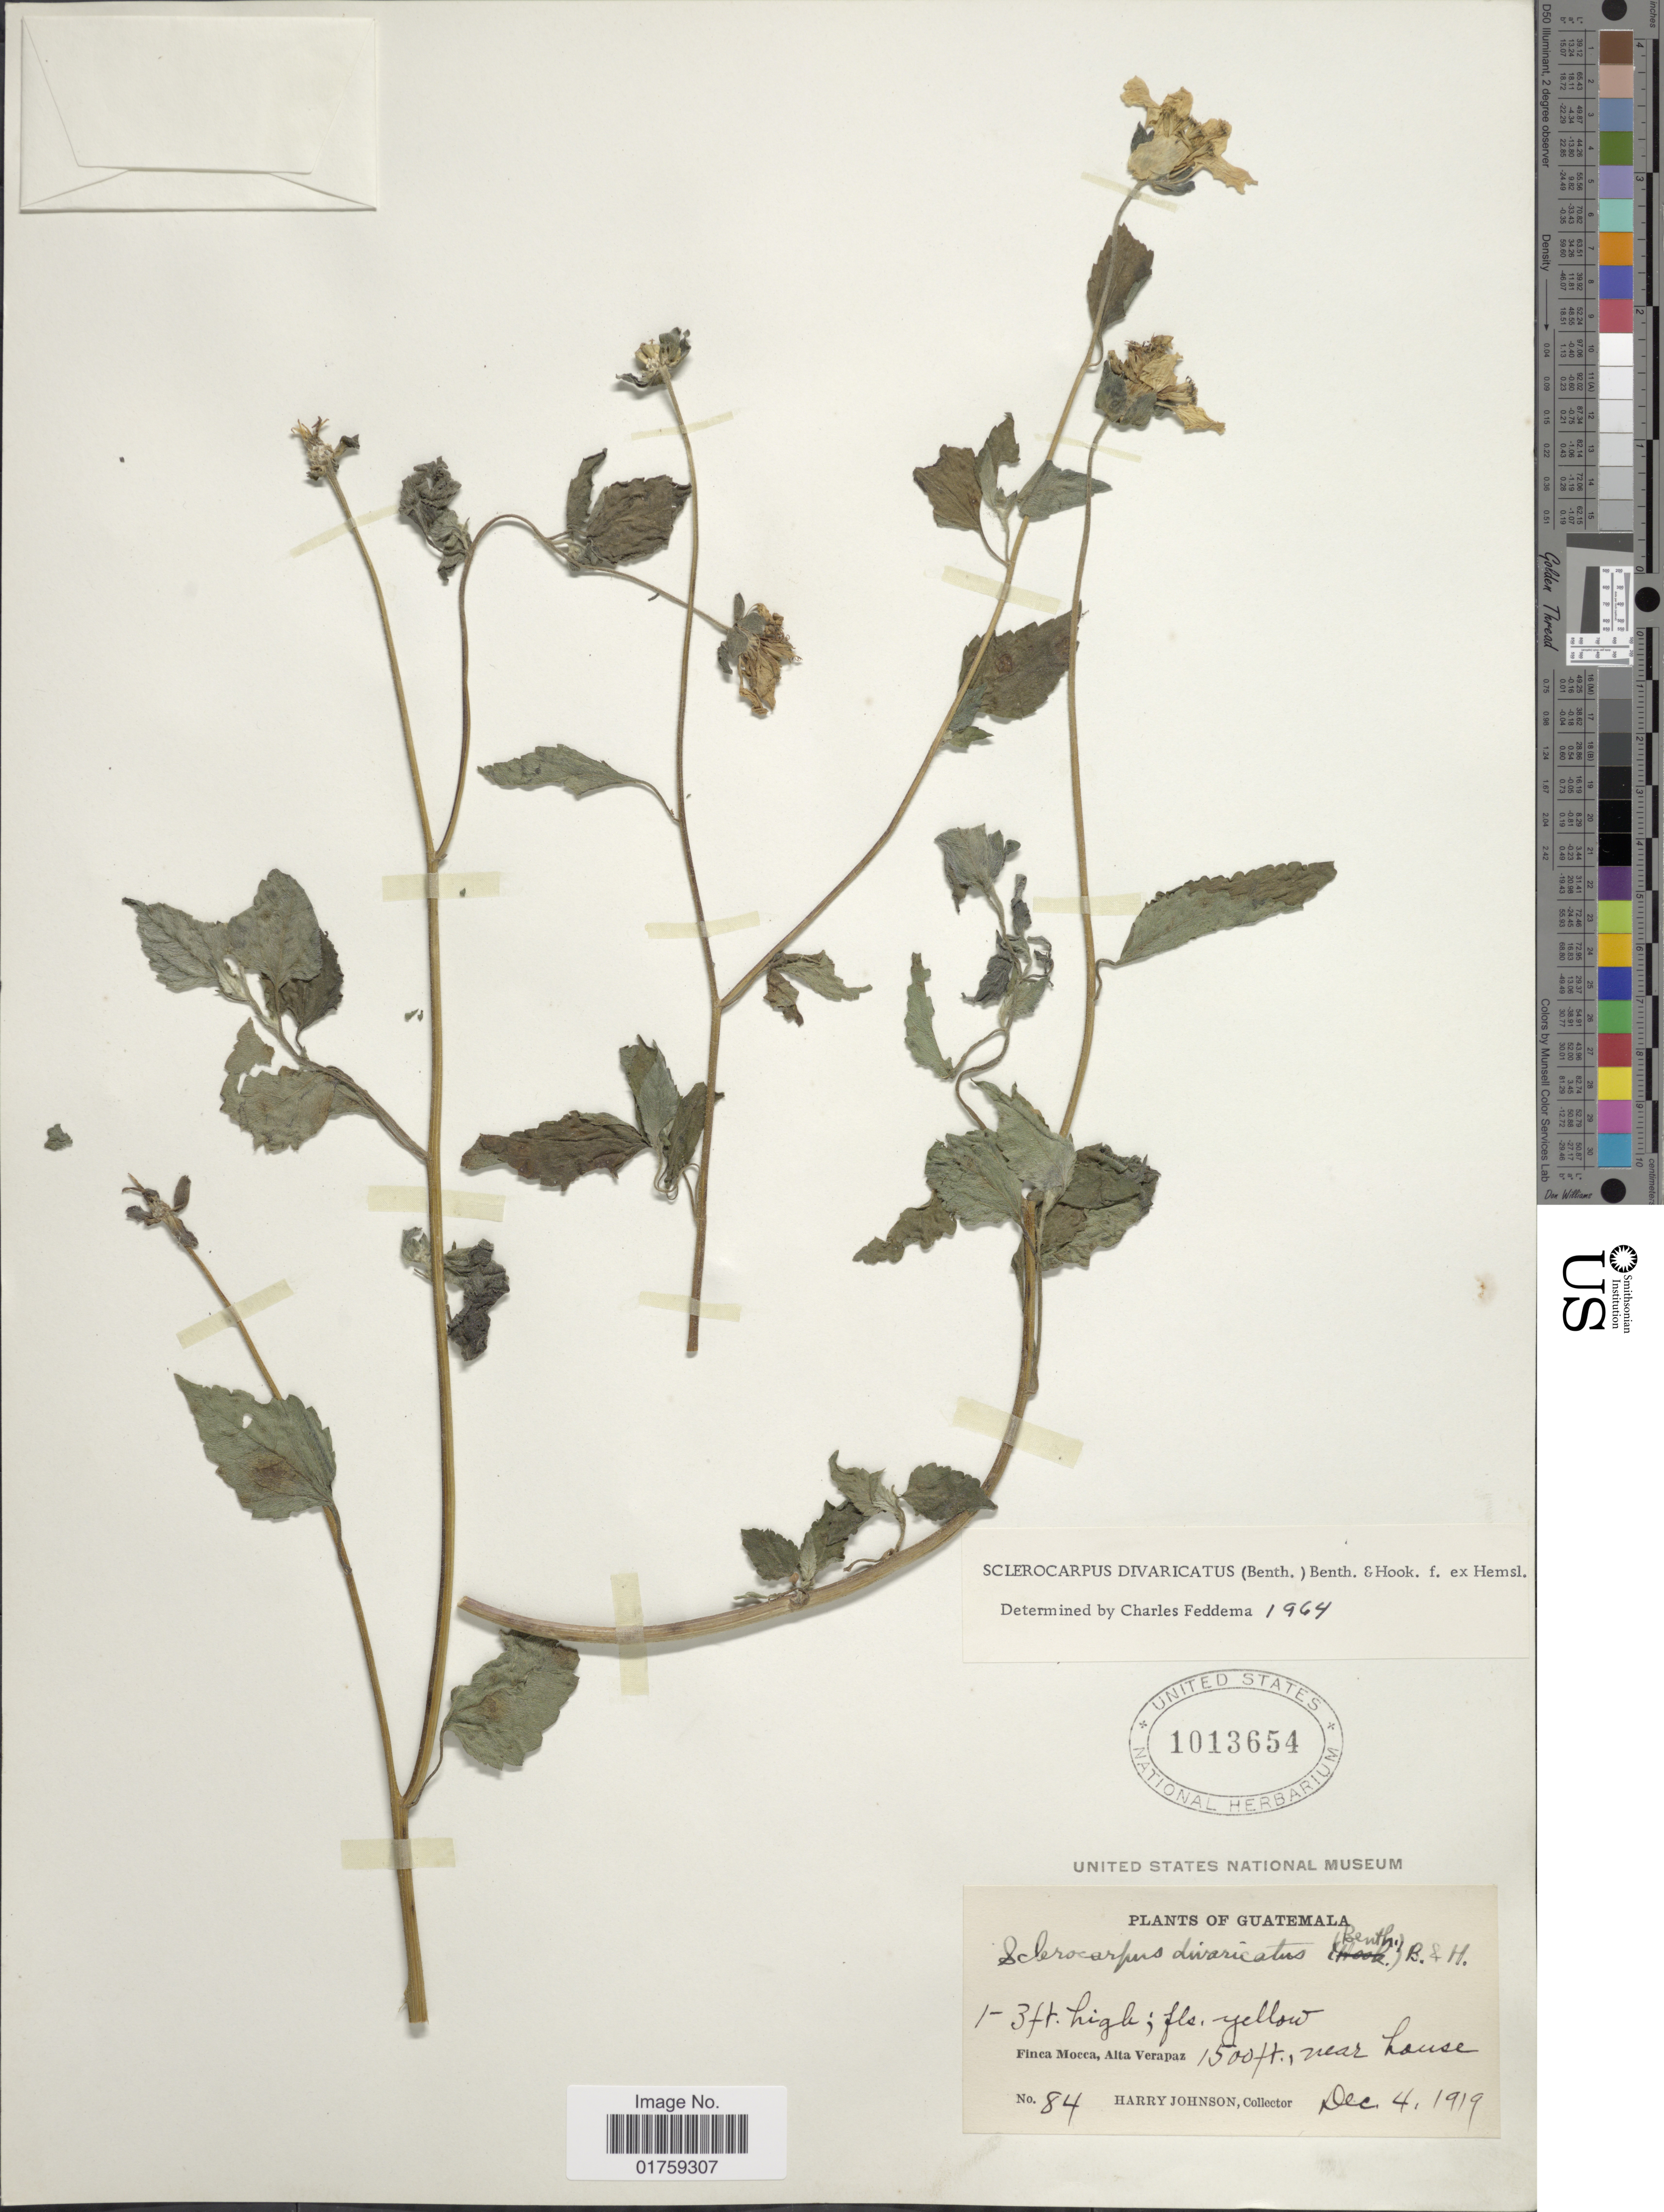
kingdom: Plantae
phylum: Tracheophyta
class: Magnoliopsida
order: Asterales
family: Asteraceae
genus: Sclerocarpus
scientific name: Sclerocarpus divaricatus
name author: (Benth.) Benth. & Hook. f. ex Hemsl.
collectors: H. Johnson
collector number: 84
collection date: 1919-12-04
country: Guatemala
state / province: Alta Verapaz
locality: Finca Mocca, Alta Verapaz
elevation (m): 457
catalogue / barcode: US 1013654